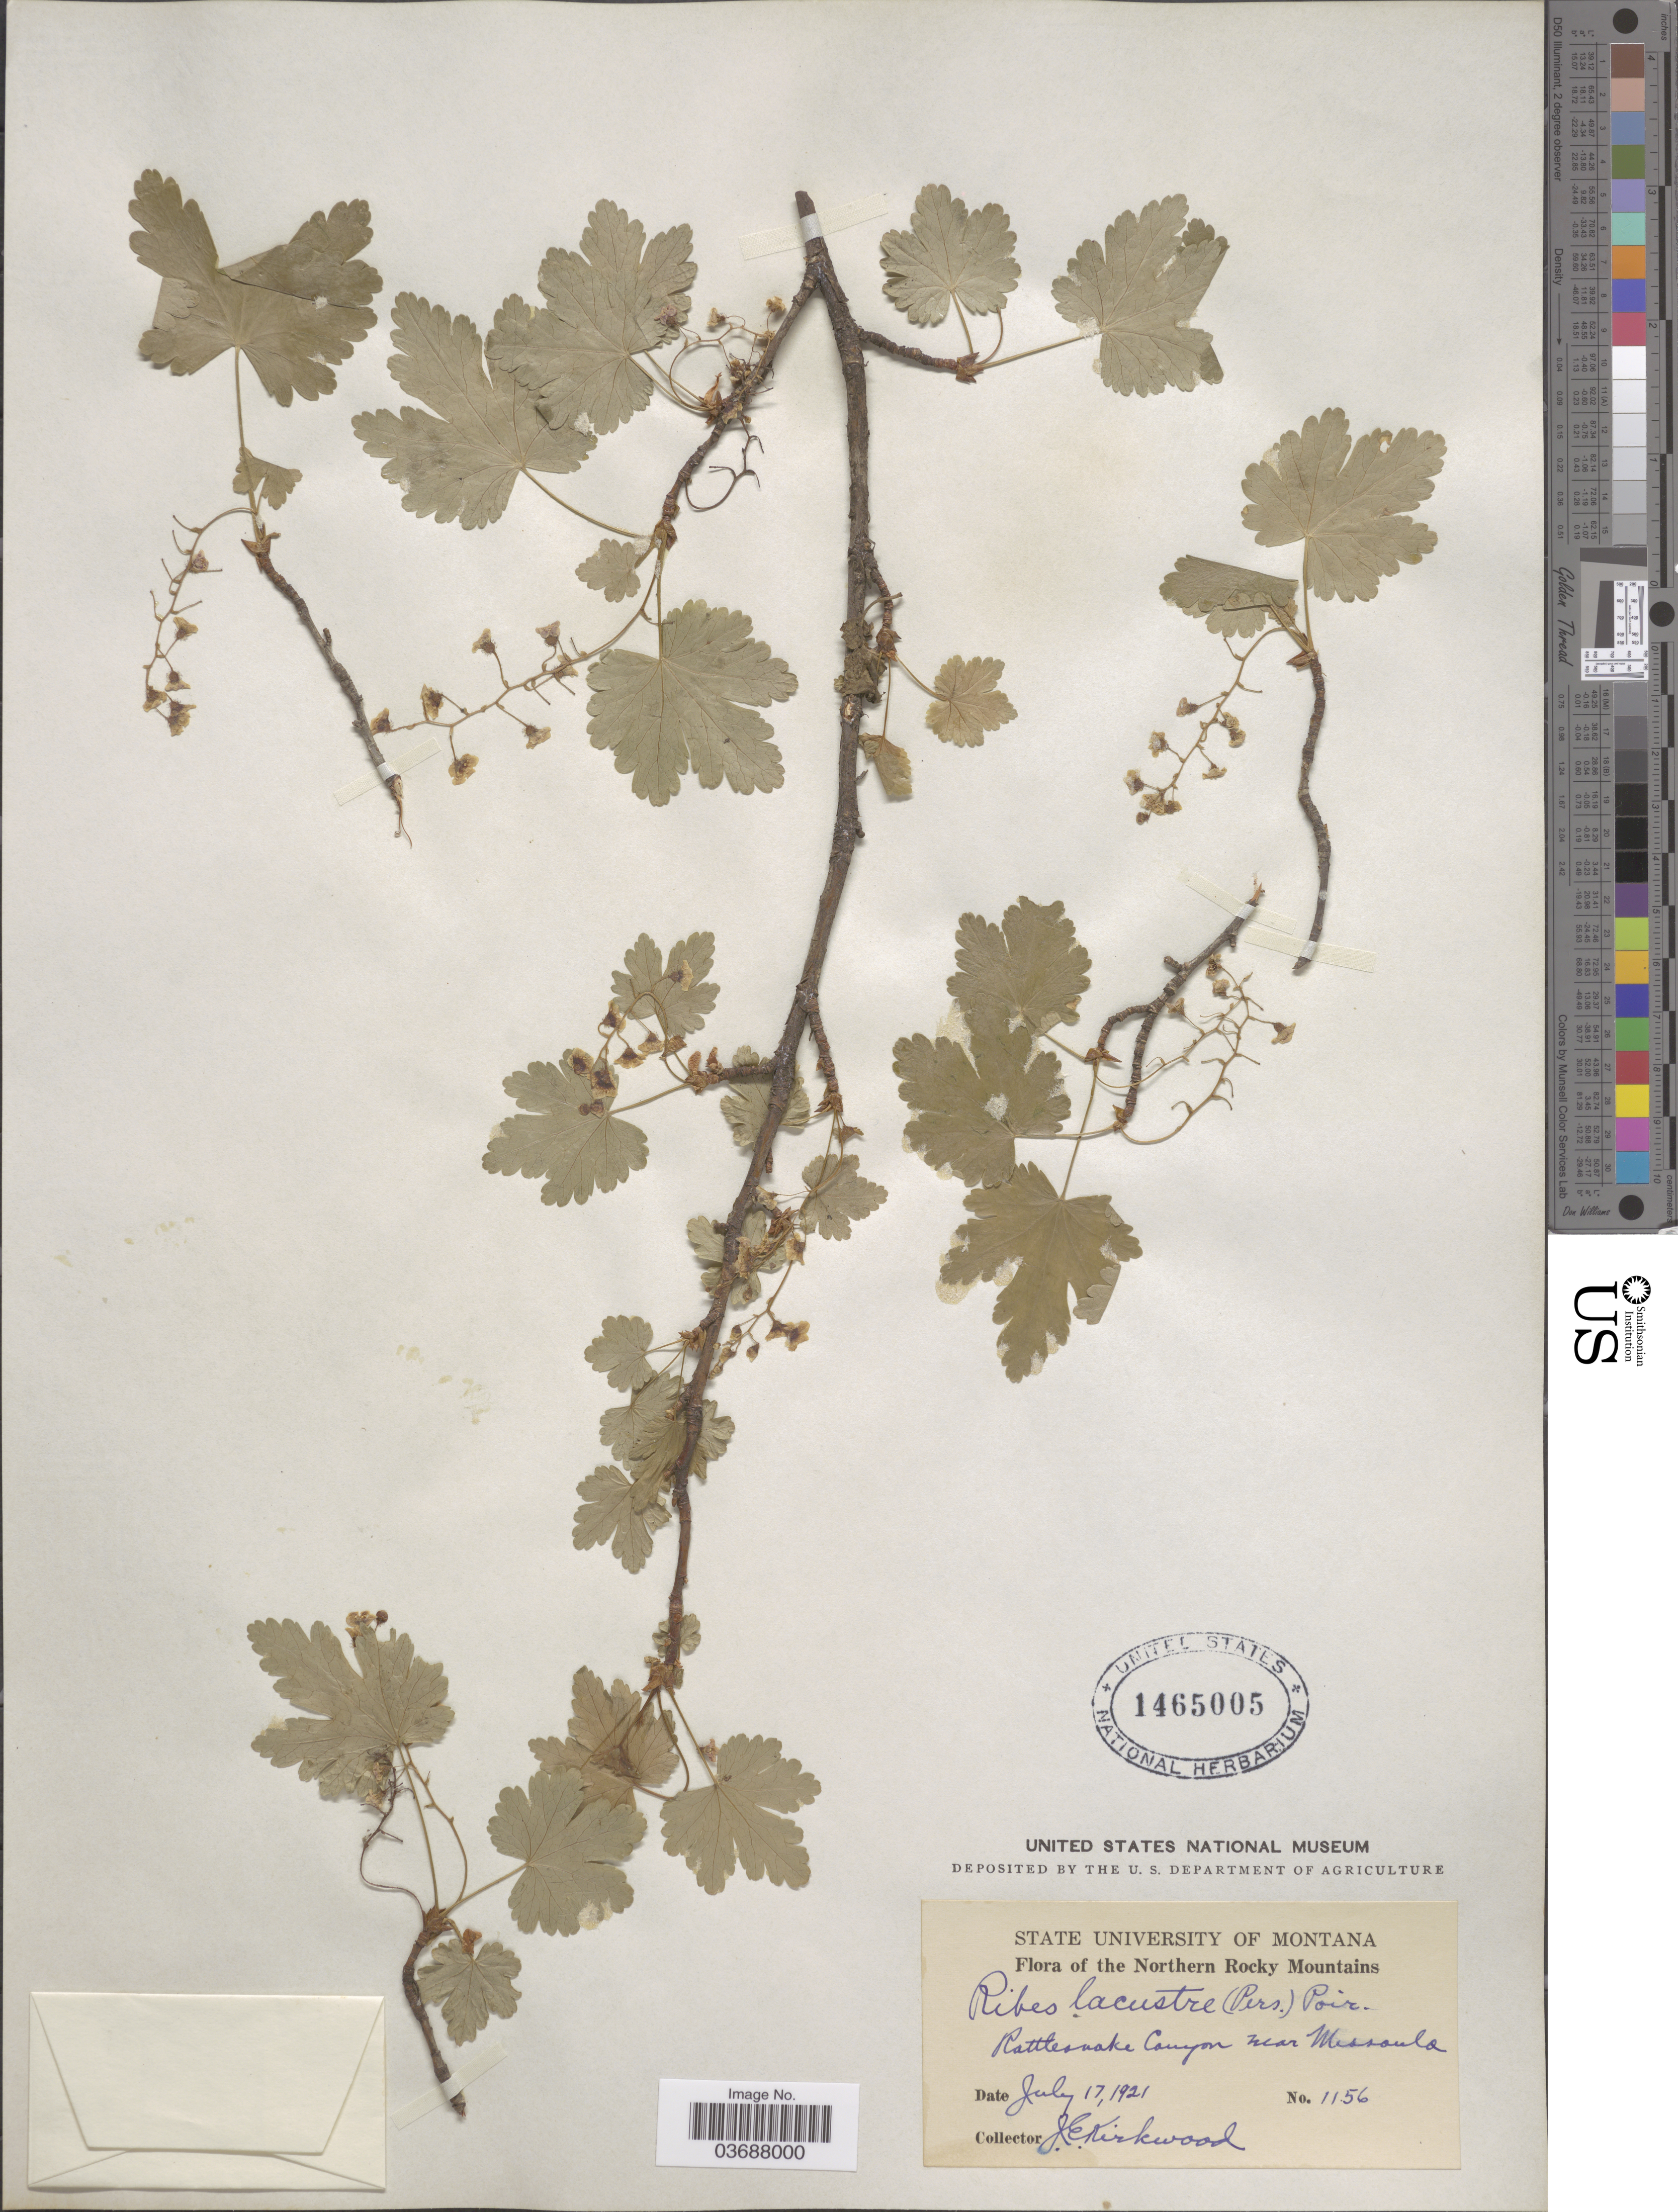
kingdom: Plantae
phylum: Tracheophyta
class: Magnoliopsida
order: Saxifragales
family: Grossulariaceae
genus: Ribes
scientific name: Ribes lacustre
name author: (Pers.) Poir.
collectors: J. Kirkwood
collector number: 1156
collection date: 1921-07-17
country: United States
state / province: Montana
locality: Northern Rocky Mountains. Rattlesnake Canyon near Missoula.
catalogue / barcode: US 1465005